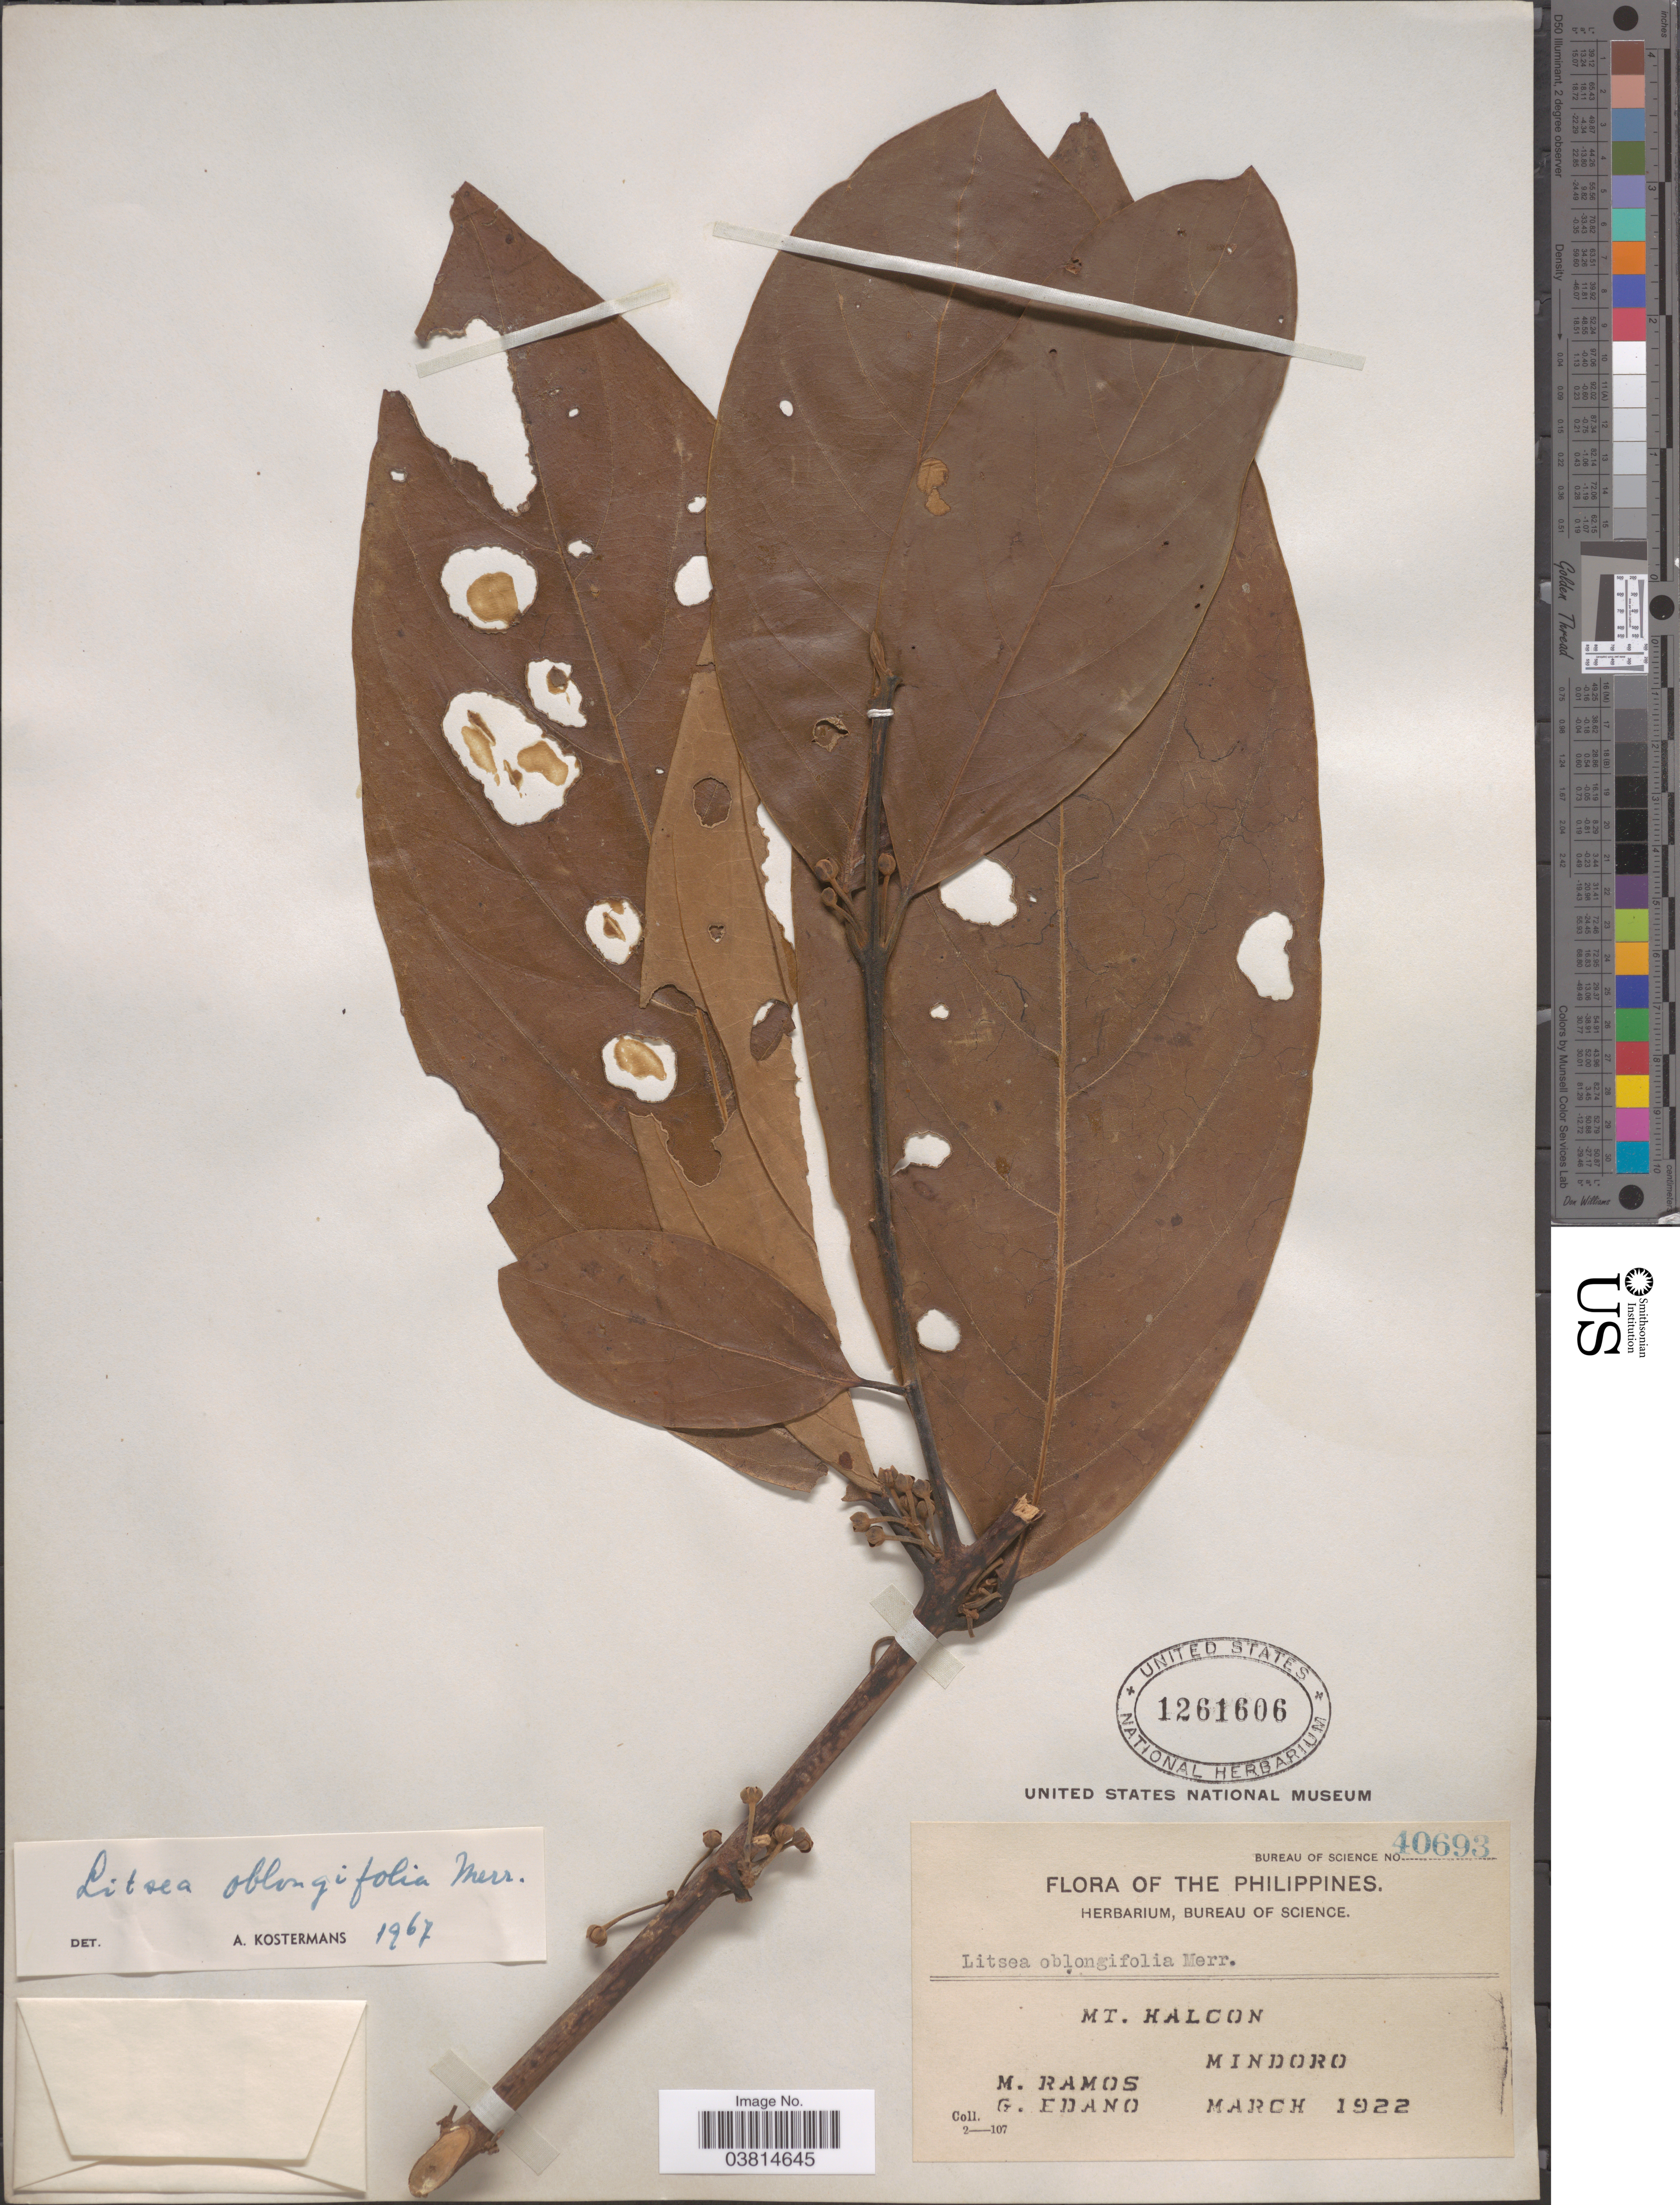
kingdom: Plantae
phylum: Tracheophyta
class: Magnoliopsida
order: Laurales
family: Lauraceae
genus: Litsea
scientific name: Litsea oblongifolia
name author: Merr.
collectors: M. Ramos & G. Edaño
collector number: Bureau of Science 40693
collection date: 1922-03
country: Philippines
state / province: Mimaropa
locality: Mt. Halcon. Mindoro.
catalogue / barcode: US 1261606